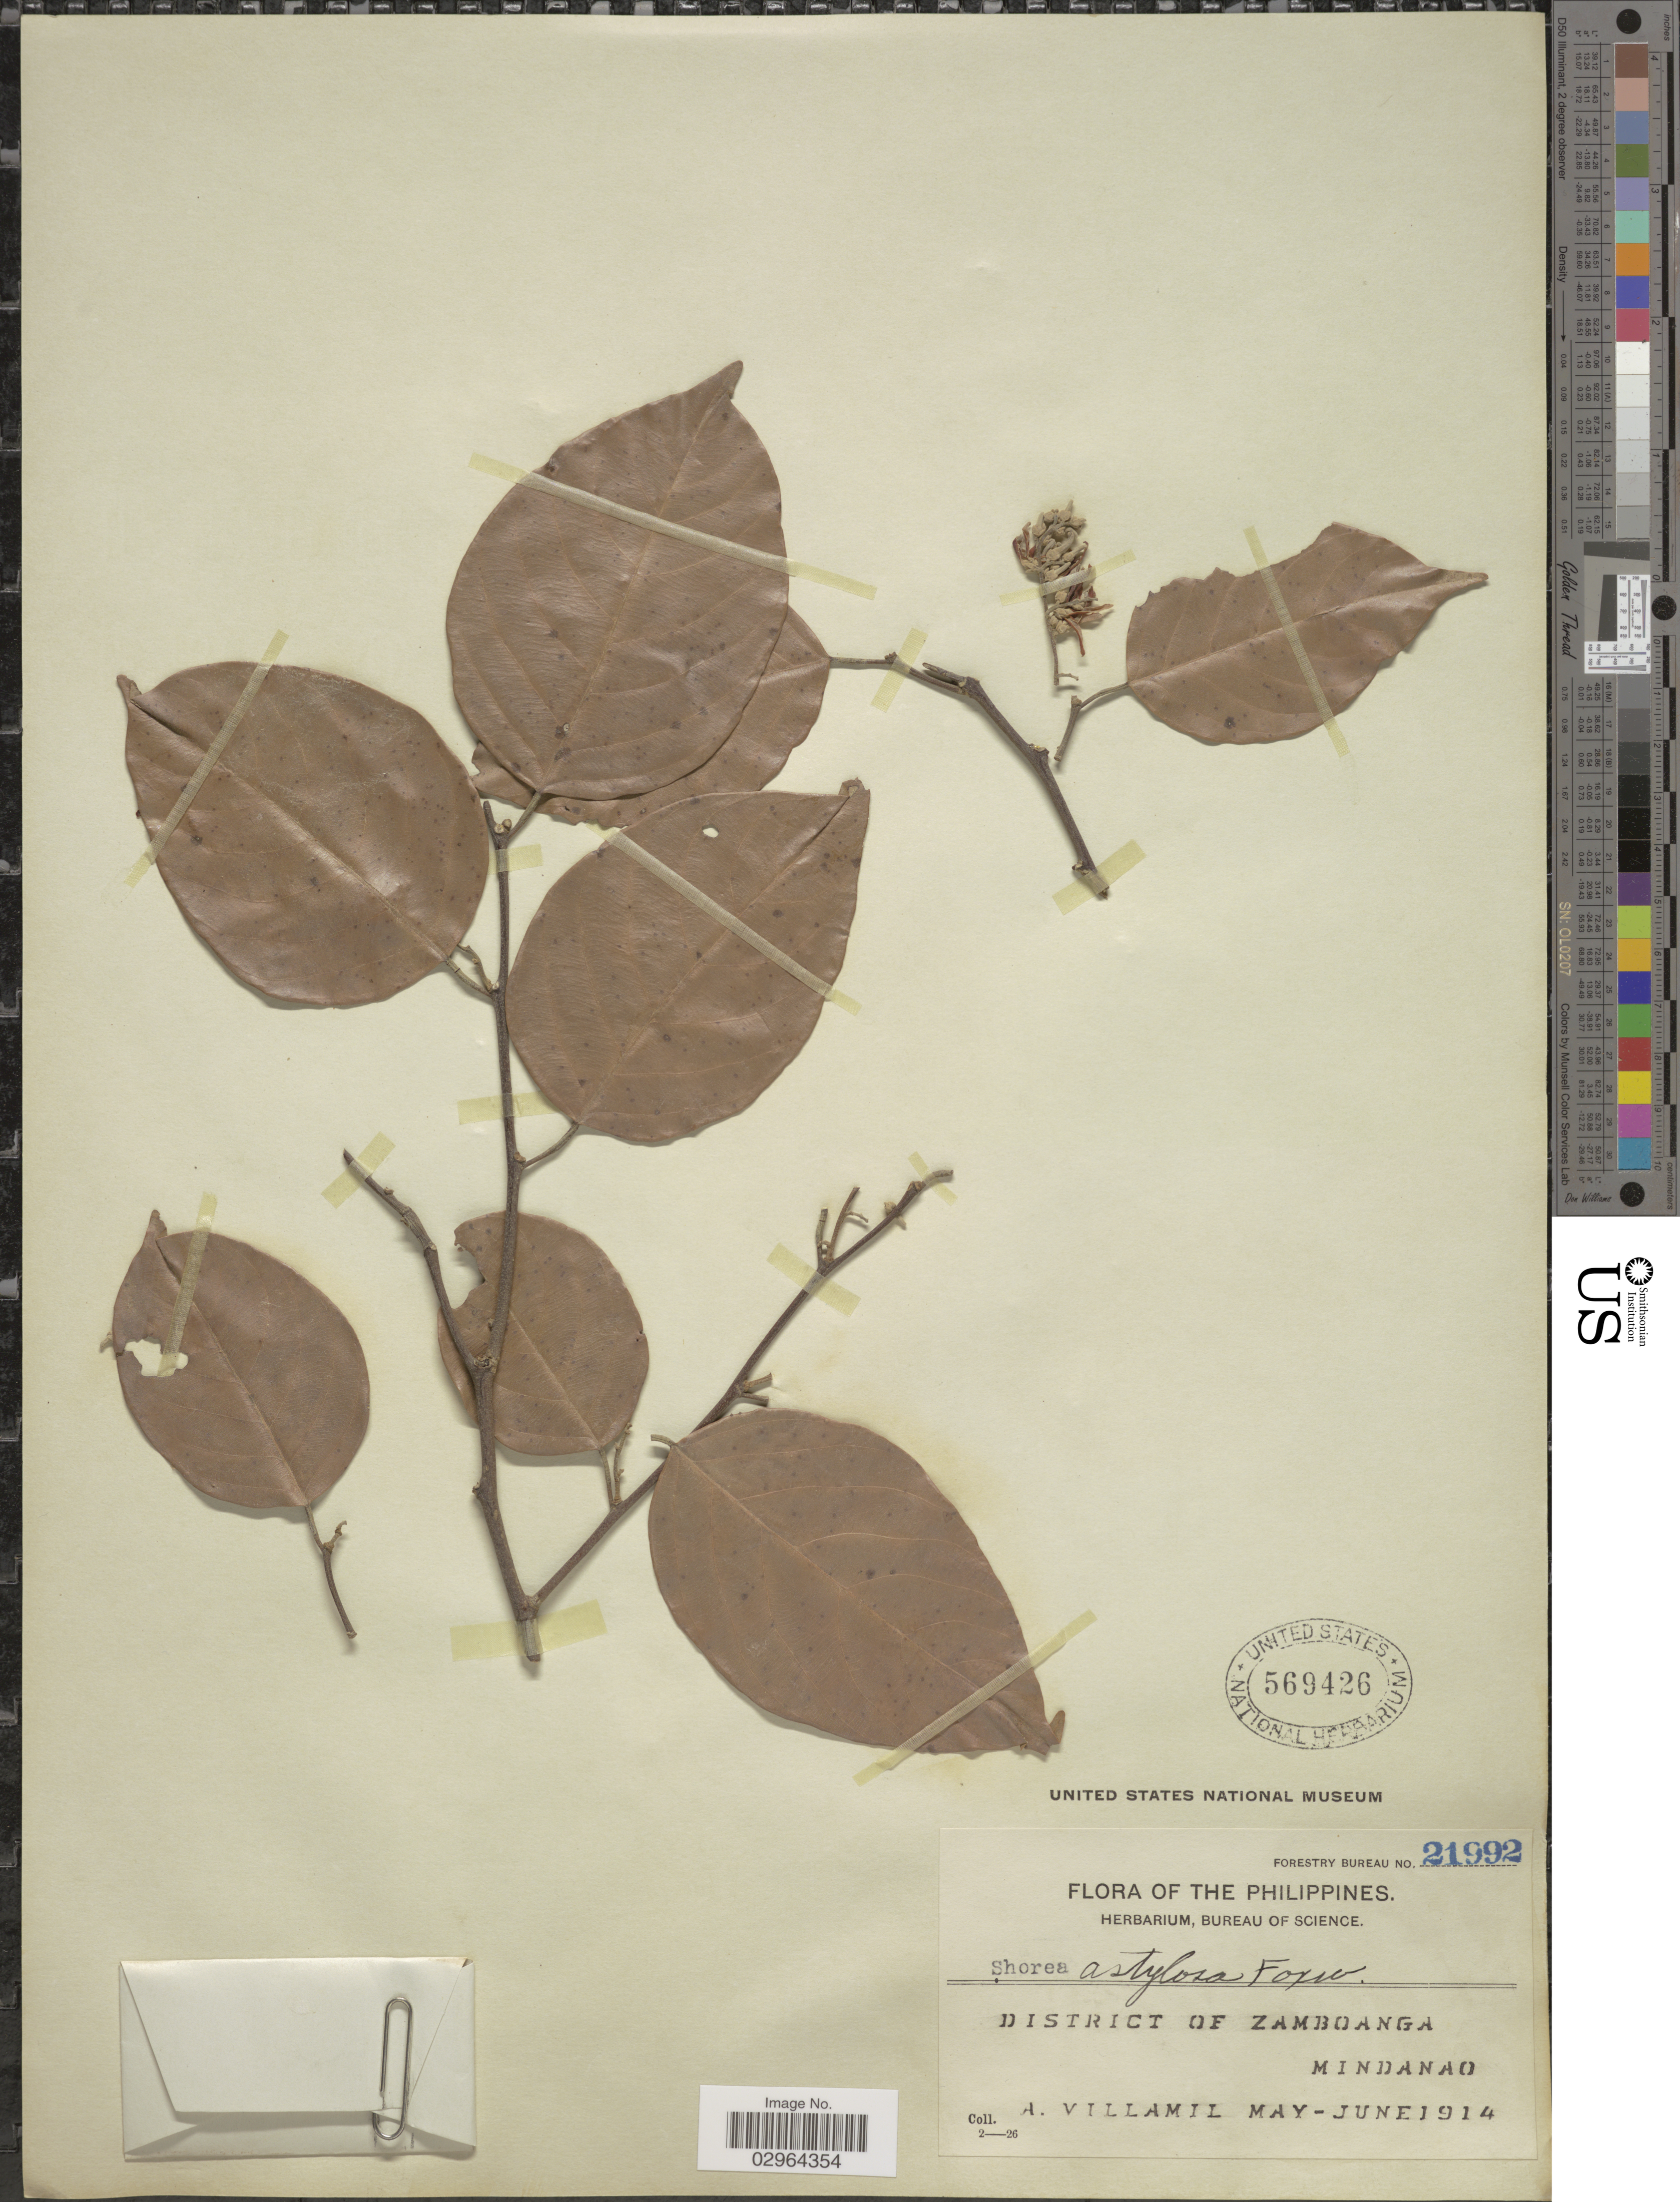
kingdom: Plantae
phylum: Tracheophyta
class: Magnoliopsida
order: Malvales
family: Dipterocarpaceae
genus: Shorea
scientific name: Shorea astylosa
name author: Foxw.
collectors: A. Villamil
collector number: Forestry Bureau 21992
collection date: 1914-05/1914-06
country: Philippines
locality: District of Zamboanga. Mindanao.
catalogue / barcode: US 569426